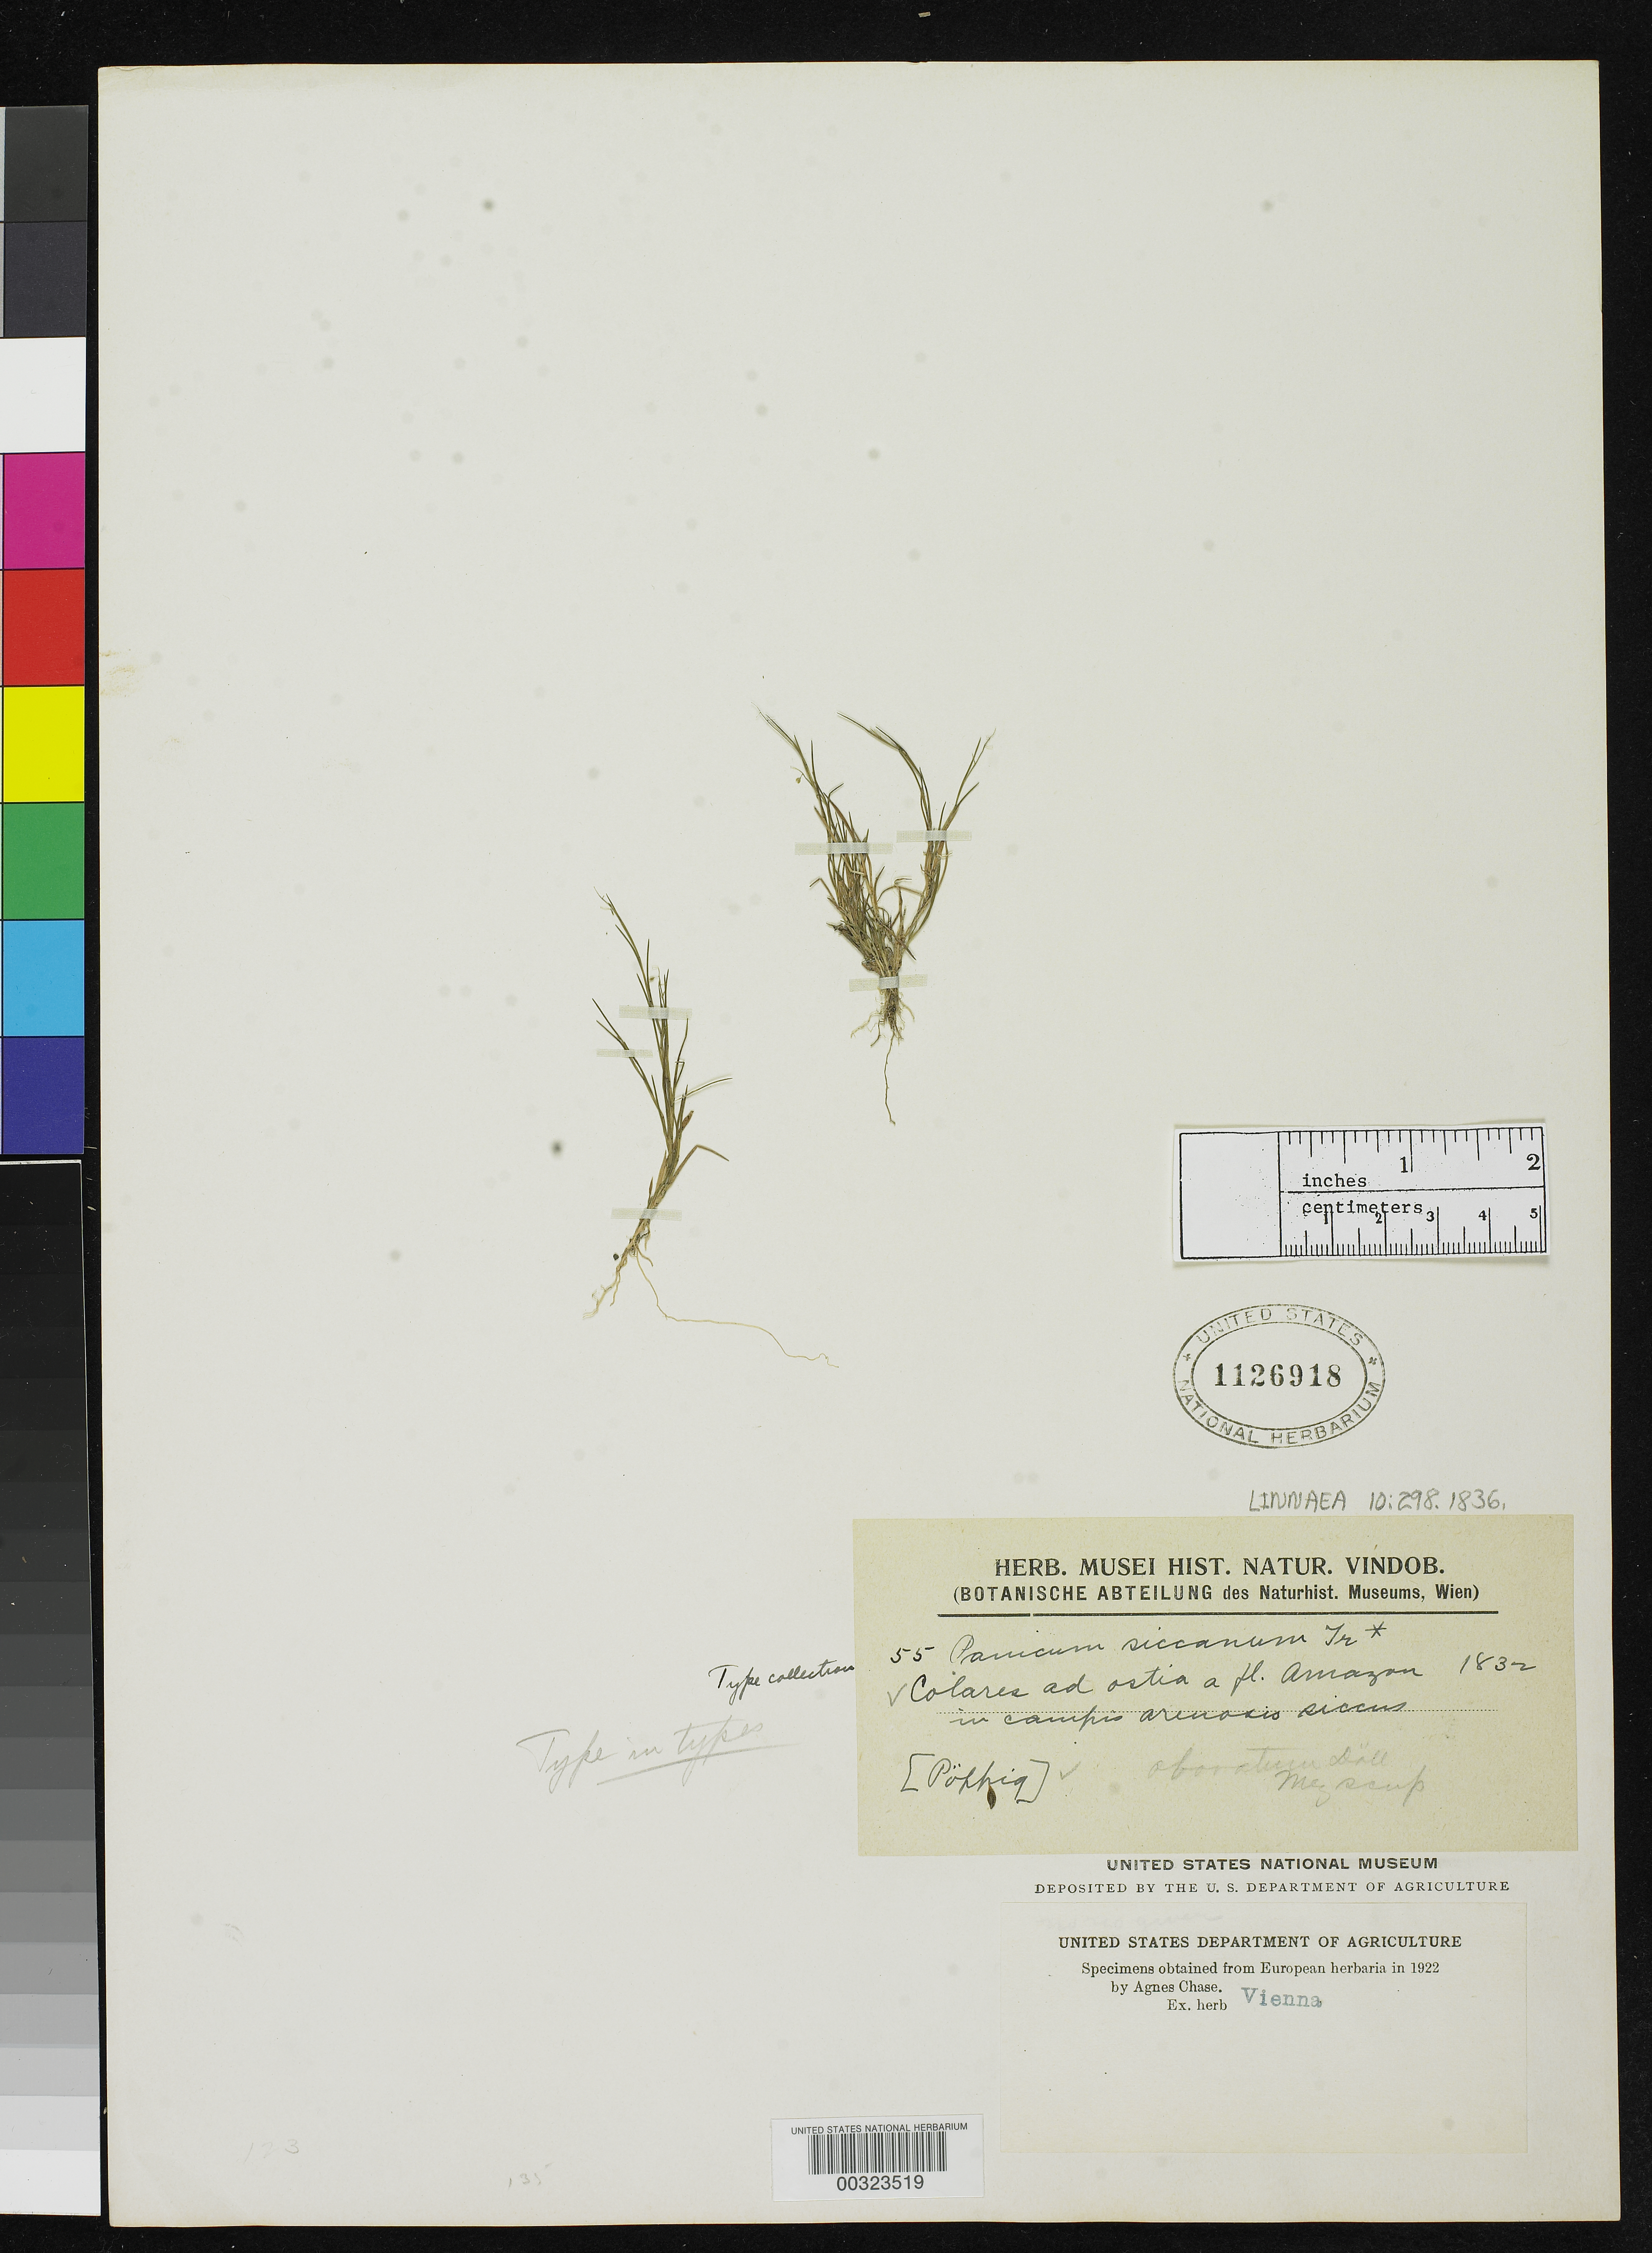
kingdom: Plantae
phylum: Tracheophyta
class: Liliopsida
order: Poales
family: Poaceae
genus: Panicum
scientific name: Panicum siccanum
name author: Trin.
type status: Type Fragment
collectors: E. F. Poeppig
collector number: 55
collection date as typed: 1832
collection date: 1832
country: Brazil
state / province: Amazonas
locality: Colares ad Ostia a Fl. Amazon in Campis arenosis Siccus.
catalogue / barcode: US 1126918